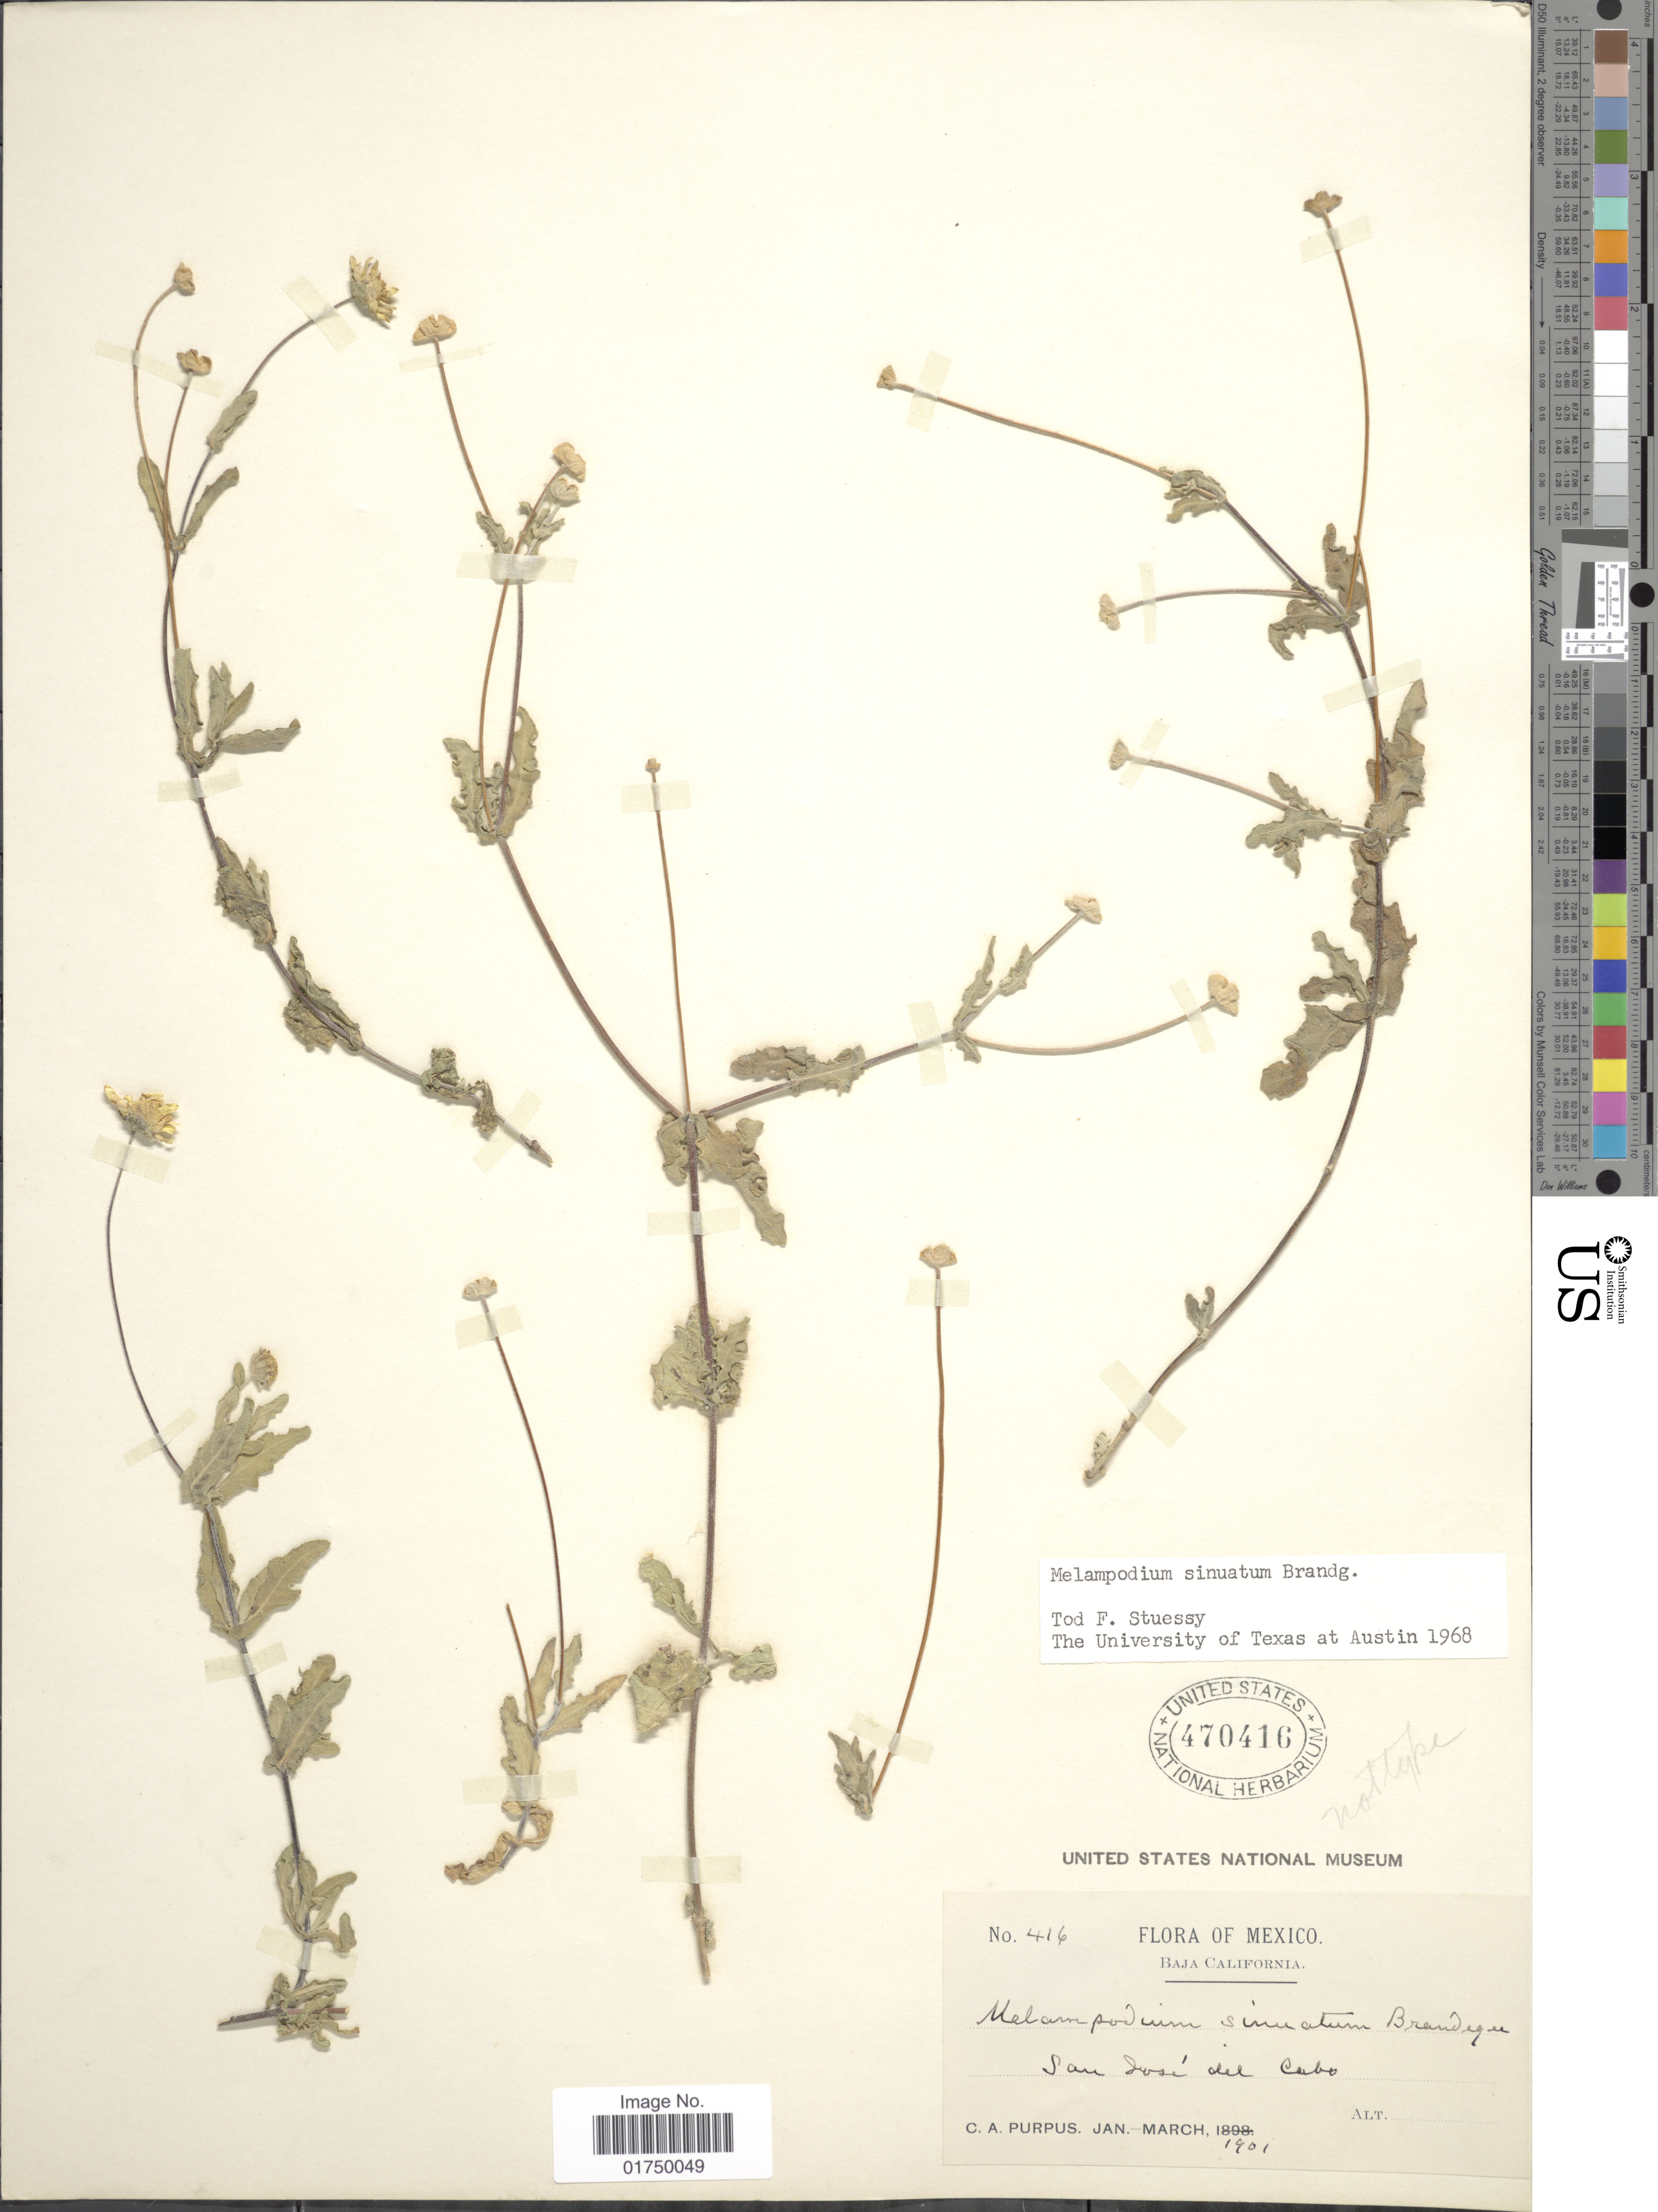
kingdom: Plantae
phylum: Tracheophyta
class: Magnoliopsida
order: Asterales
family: Asteraceae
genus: Melampodium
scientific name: Melampodium sinuatum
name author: Brandg.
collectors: C. A. Purpus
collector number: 416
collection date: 1901-01/1901-03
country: Mexico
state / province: Baja California Sur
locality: Baja California. San José del Cabo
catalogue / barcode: US 470416